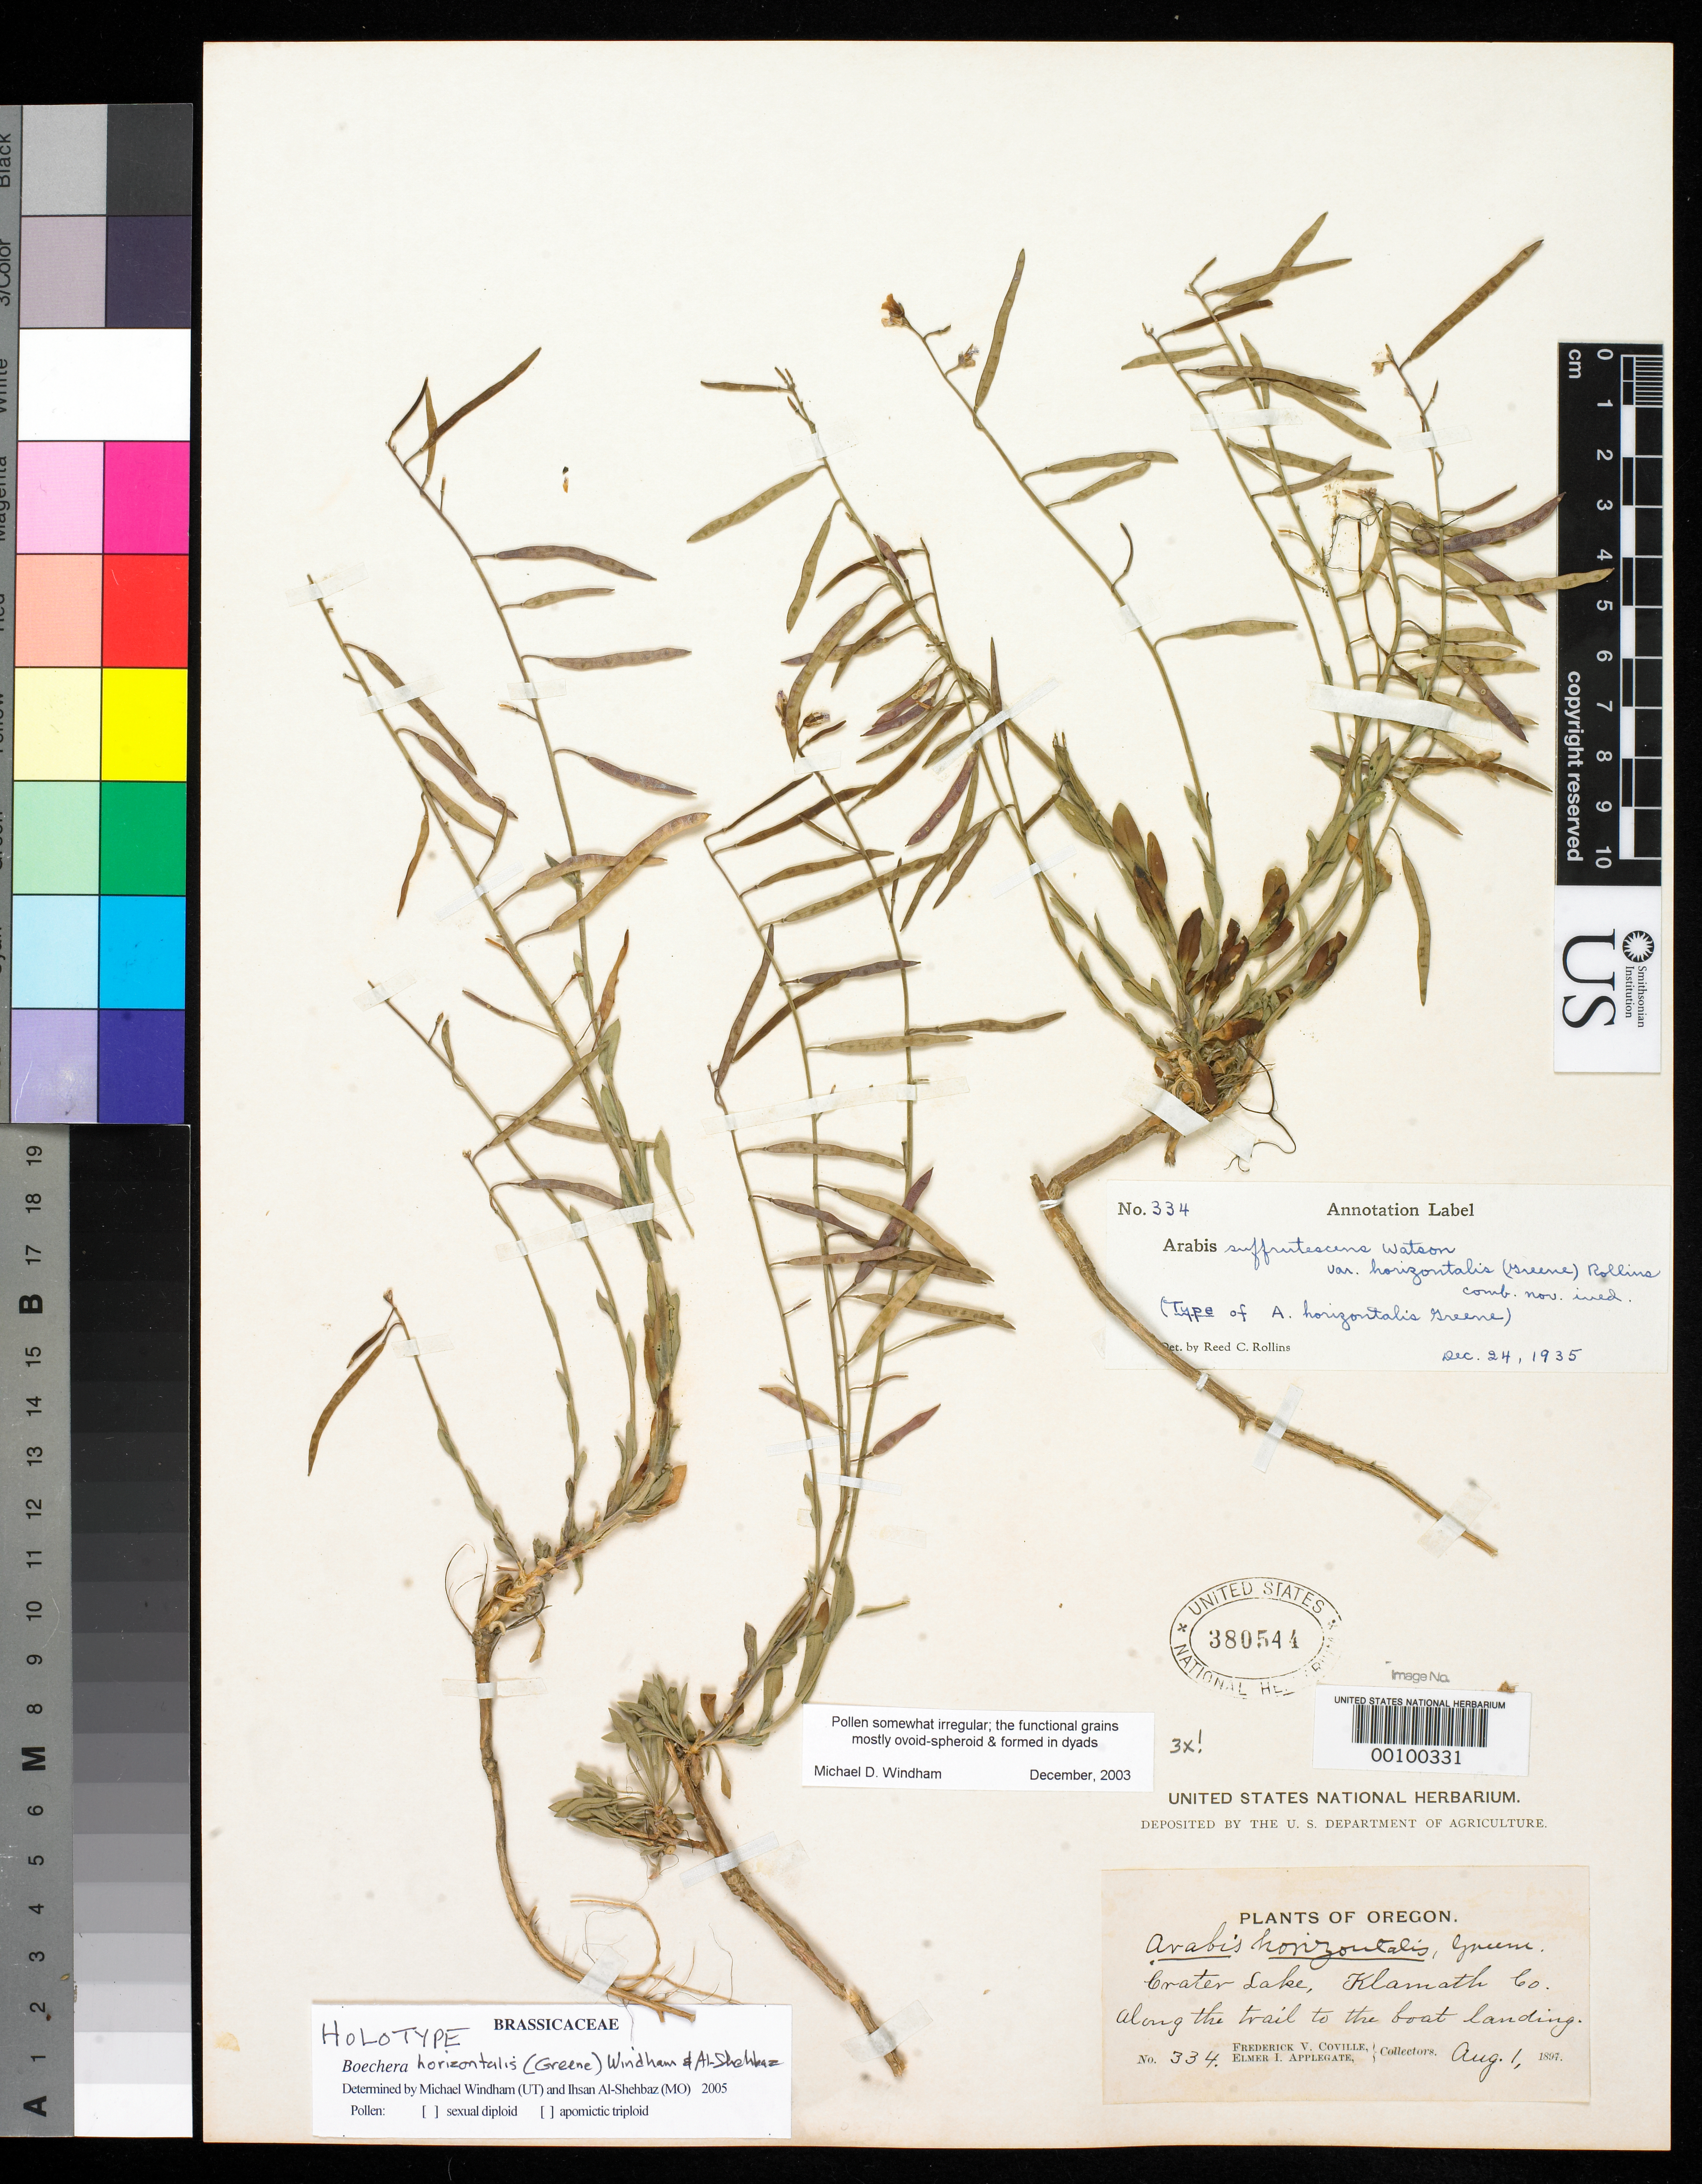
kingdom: Plantae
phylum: Tracheophyta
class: Magnoliopsida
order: Brassicales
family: Brassicaceae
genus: Arabis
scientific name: Arabis horizontalis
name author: Greene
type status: Holotype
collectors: F. V. Coville & E. I. Applegate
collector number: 334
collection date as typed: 01 Aug 1897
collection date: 1897-08-01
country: United States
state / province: Oregon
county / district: Klamath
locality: Crater Lake.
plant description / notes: This sheet annotated by R.C. Rollins (1935) as "Type" and by Windham & Al-Shehbaz (2005) as "holotype"; probably a syntype, one of two sheets (USNH 380544 & 380545) with identical labels & annotations, neither clearly the holotype.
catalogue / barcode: US 380544